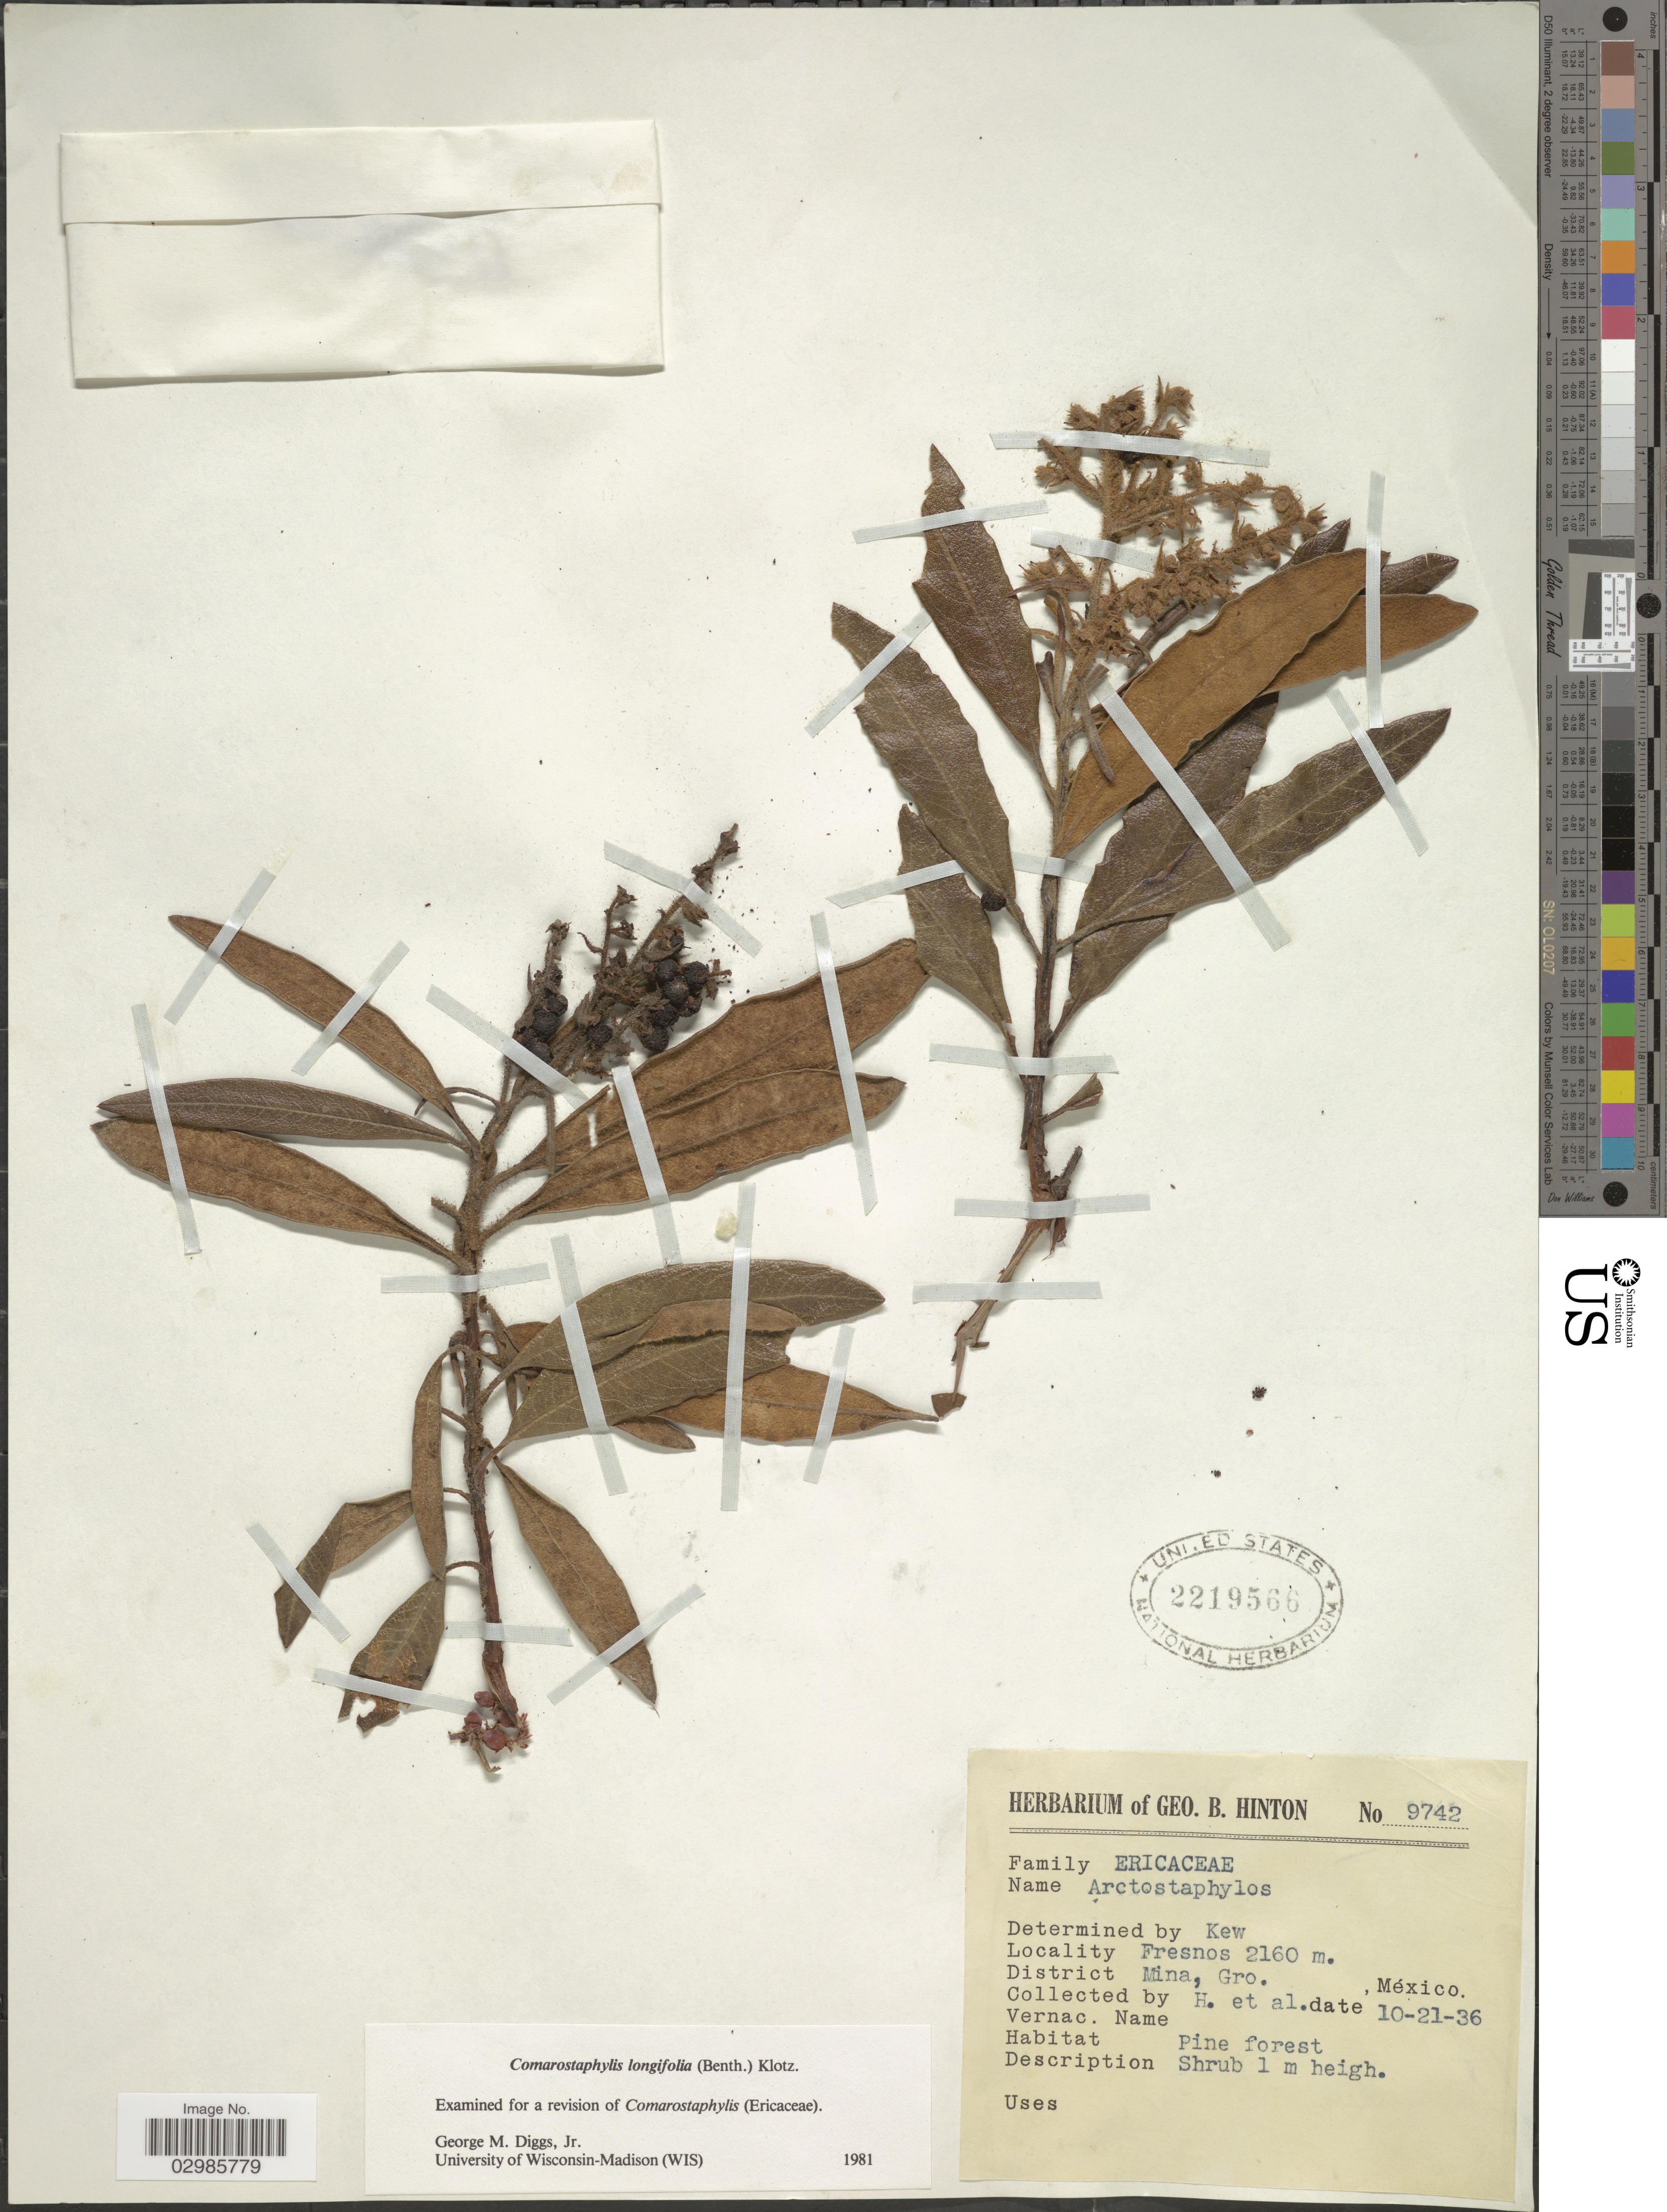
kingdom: Plantae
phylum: Tracheophyta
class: Magnoliopsida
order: Ericales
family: Ericaceae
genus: Comarostaphylis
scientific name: Comarostaphylis longifolia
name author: (Benth.) Klotzsch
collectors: G. B. Hinton & et al.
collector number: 9742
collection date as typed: Transcribed d/m/y: 21/10/36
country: Mexico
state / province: Guerrero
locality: Fresnos, District Mina, Gro., México.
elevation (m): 2160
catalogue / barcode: US 2219566